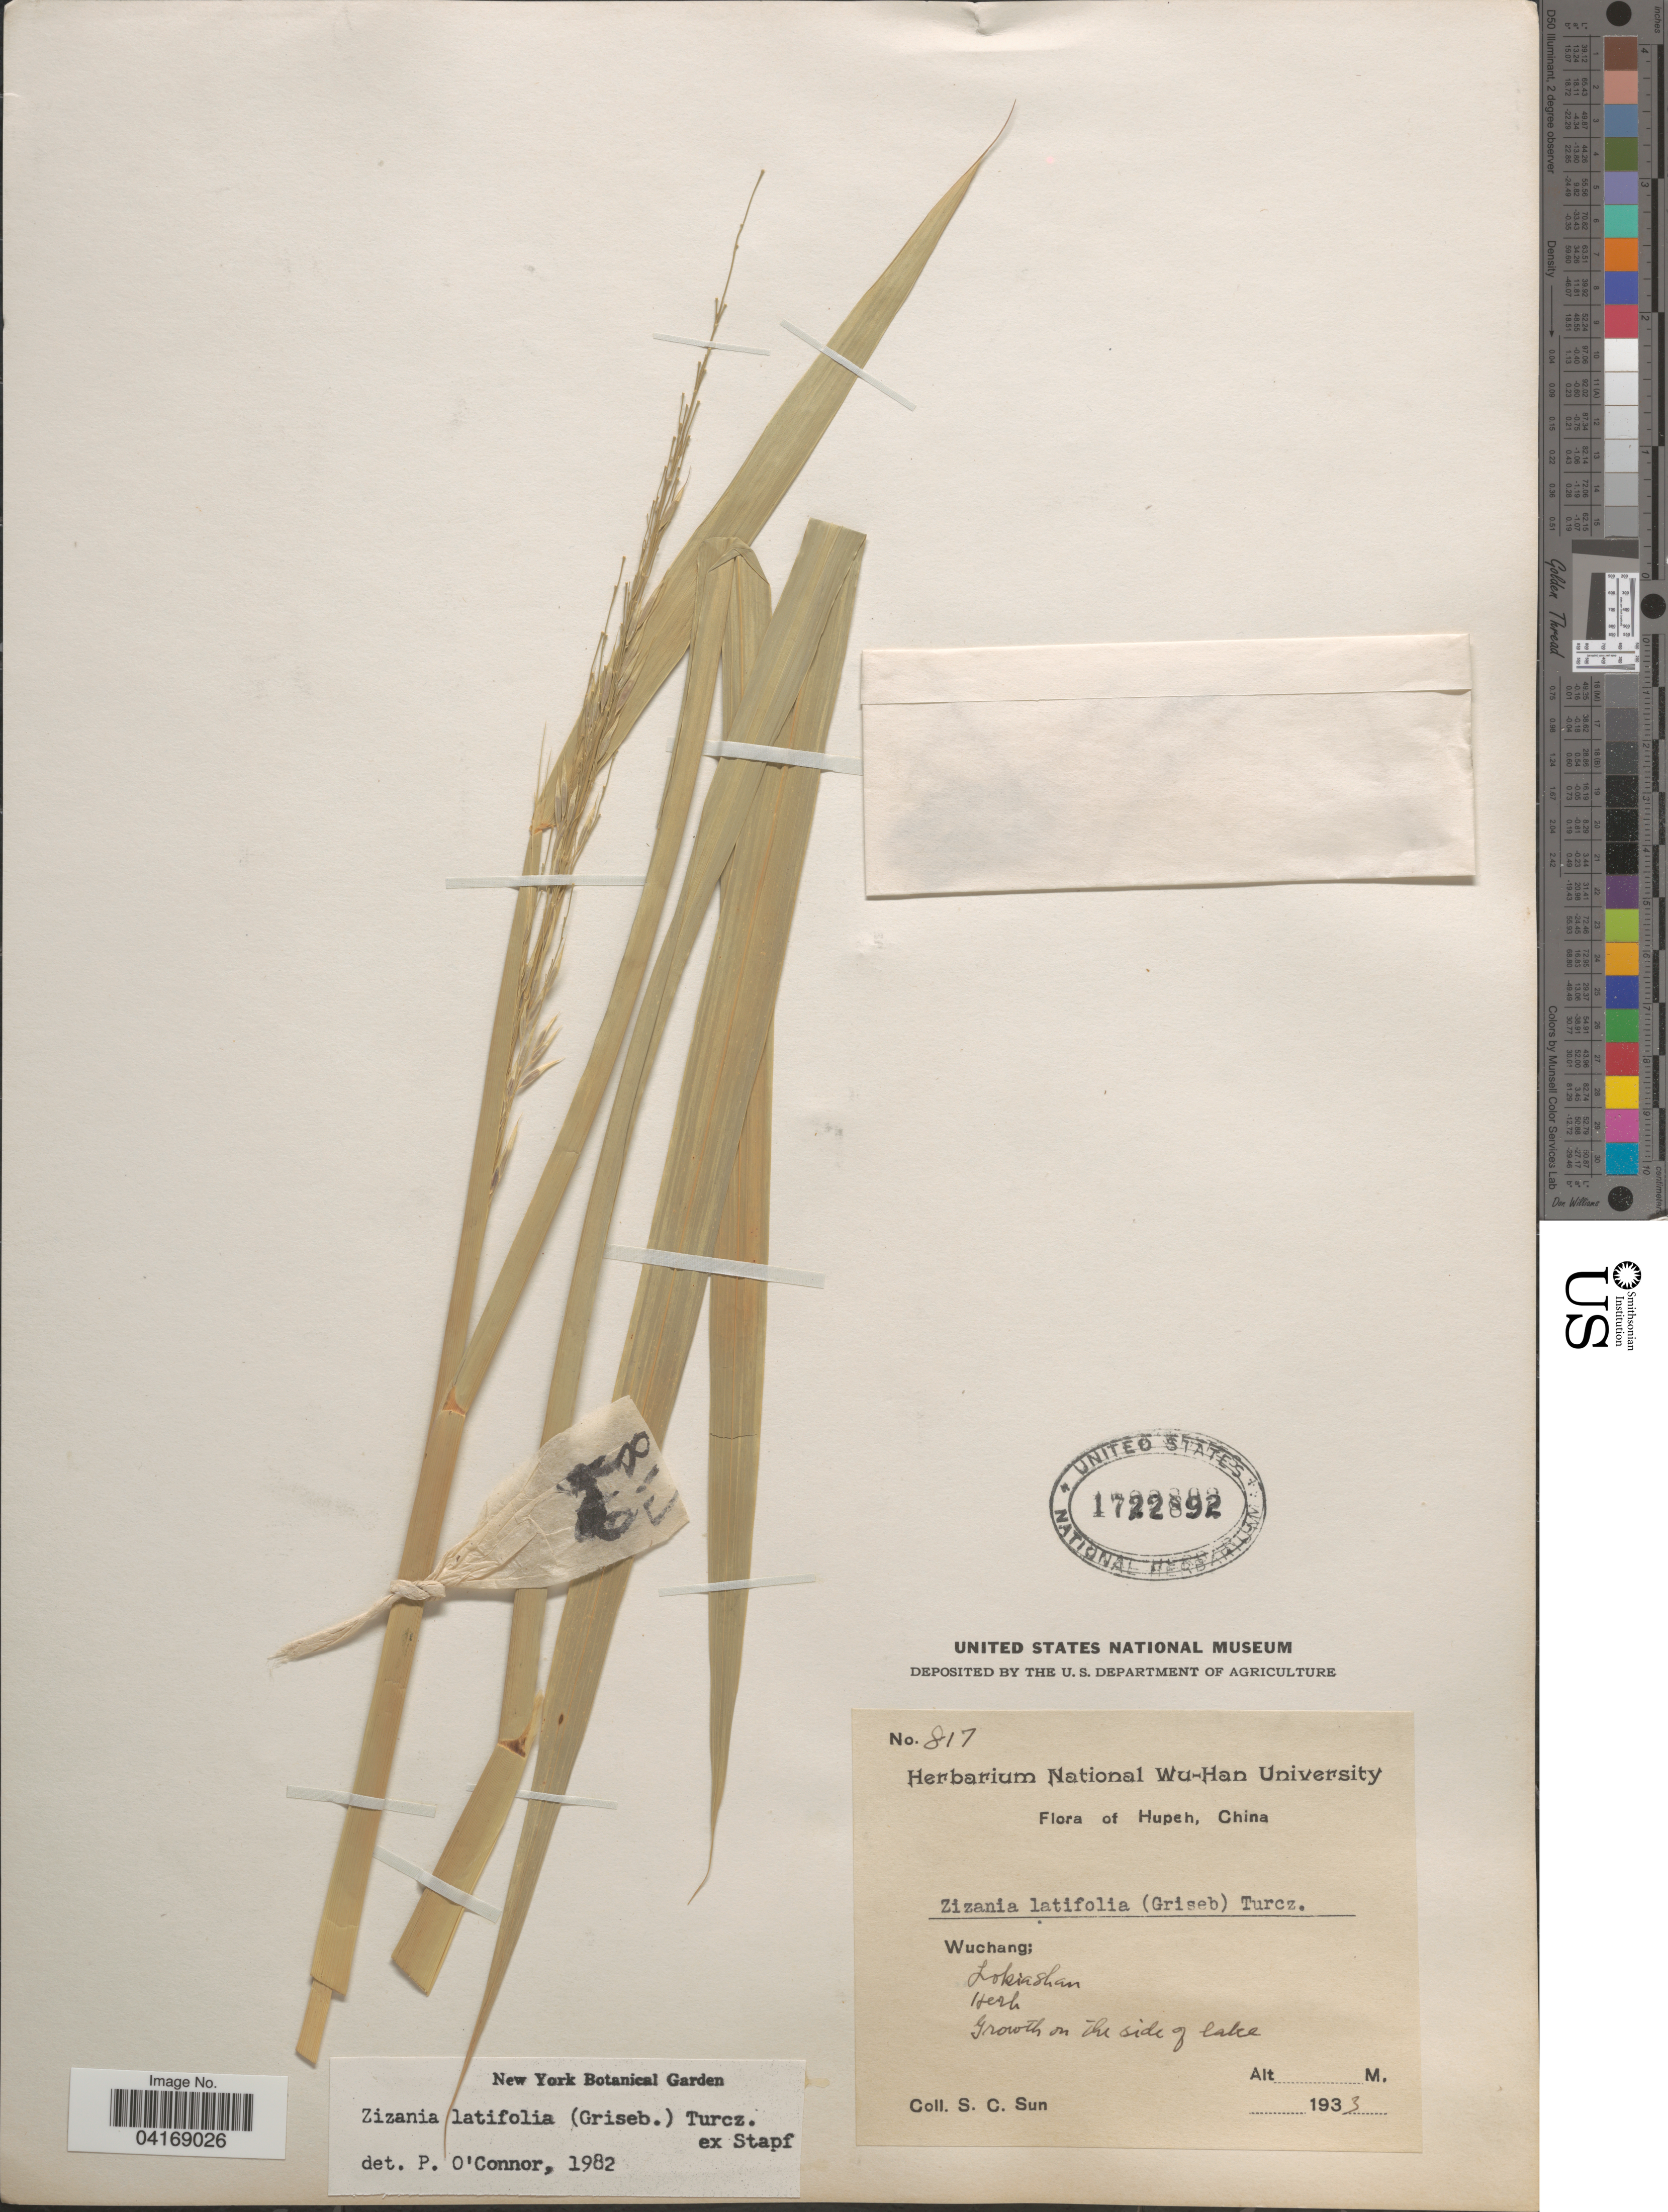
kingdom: Plantae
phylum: Tracheophyta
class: Liliopsida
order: Poales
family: Poaceae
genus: Zizania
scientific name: Zizania latifolia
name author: (Griseb.) Stapf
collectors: S. C. Sun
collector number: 817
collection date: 1933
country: China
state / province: Hubei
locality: Hupeh. Wuchang: Lokiashan. On the side of lake.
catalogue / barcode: US 1722892